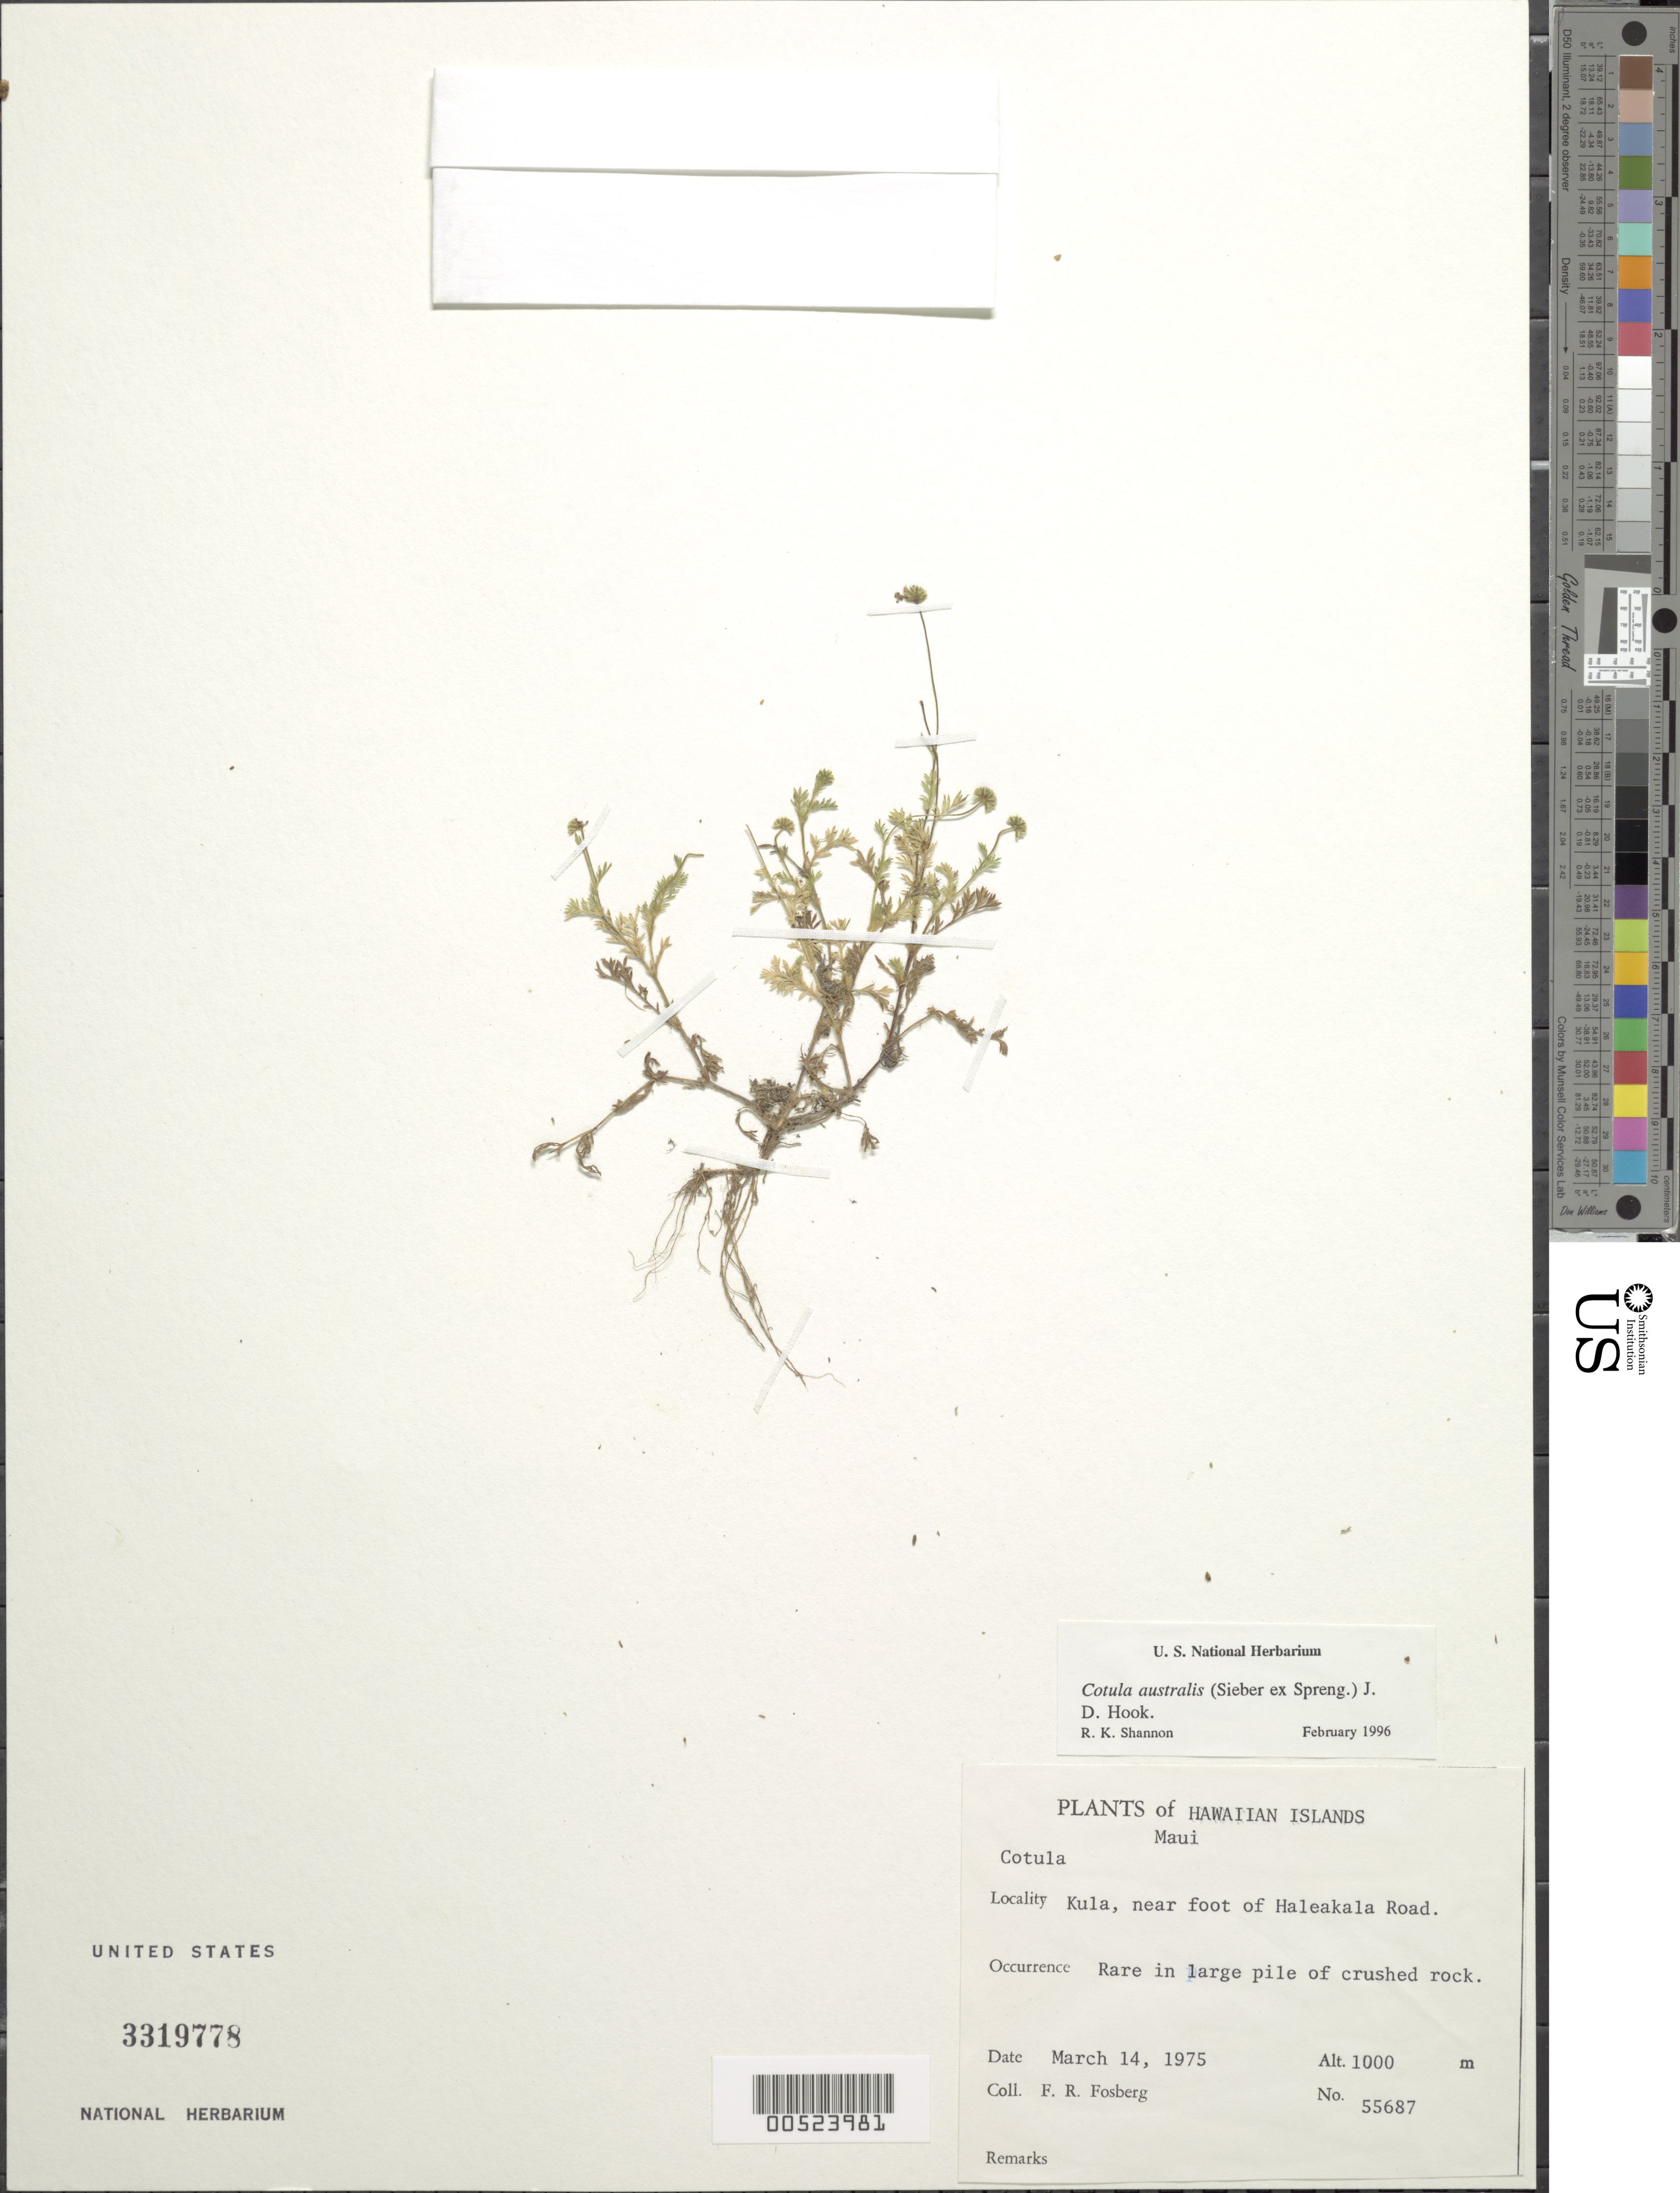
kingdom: Plantae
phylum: Tracheophyta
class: Magnoliopsida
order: Asterales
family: Asteraceae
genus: Cotula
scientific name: Cotula australis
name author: (Sieber ex Spreng.) Hook. f.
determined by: Shannon, R. K., (UNITED STATES)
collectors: F. R. Fosberg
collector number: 55687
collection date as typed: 14 Mar 1975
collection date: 1975-03-14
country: United States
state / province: Hawaii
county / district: Maui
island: Maui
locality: Kula, near foot of Haleakala Rd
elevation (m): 1000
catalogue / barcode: US 3319778